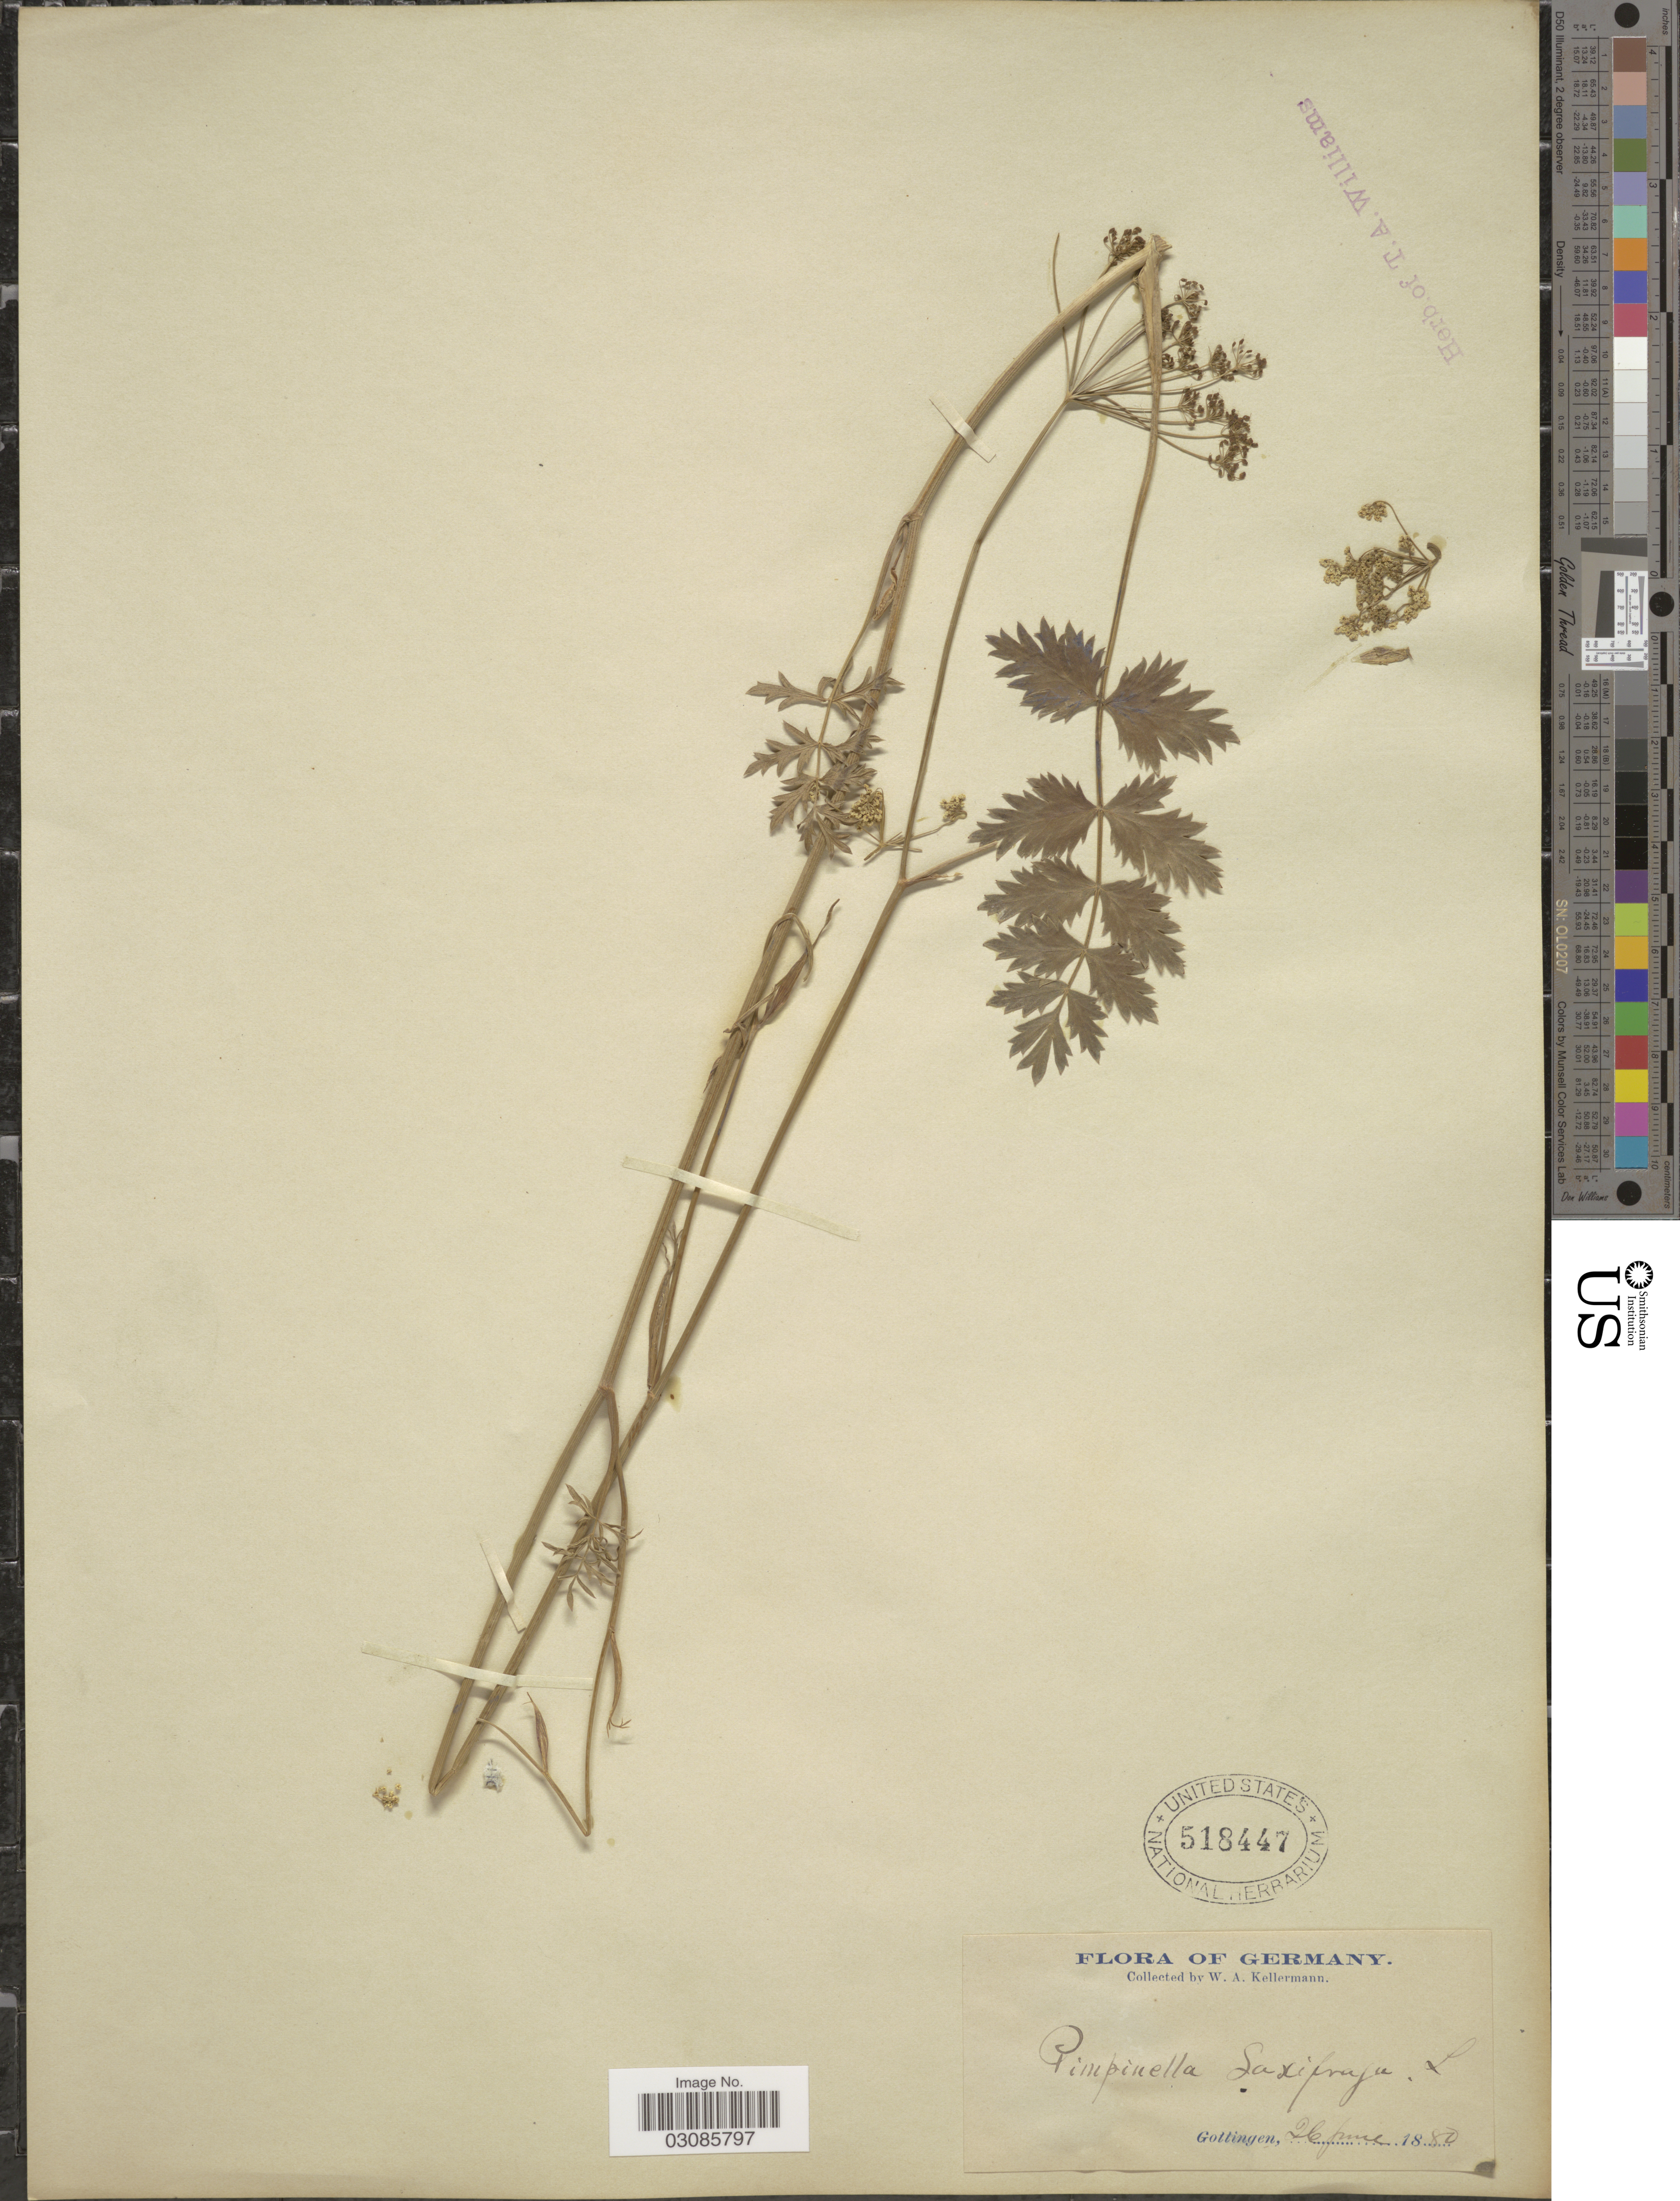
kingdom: Plantae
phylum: Tracheophyta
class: Magnoliopsida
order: Apiales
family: Apiaceae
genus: Pimpinella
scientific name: Pimpinella saxifraga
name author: L.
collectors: W. A. Kellermann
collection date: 1880-06-26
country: Germany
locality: Gottingen.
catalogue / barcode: US 518447